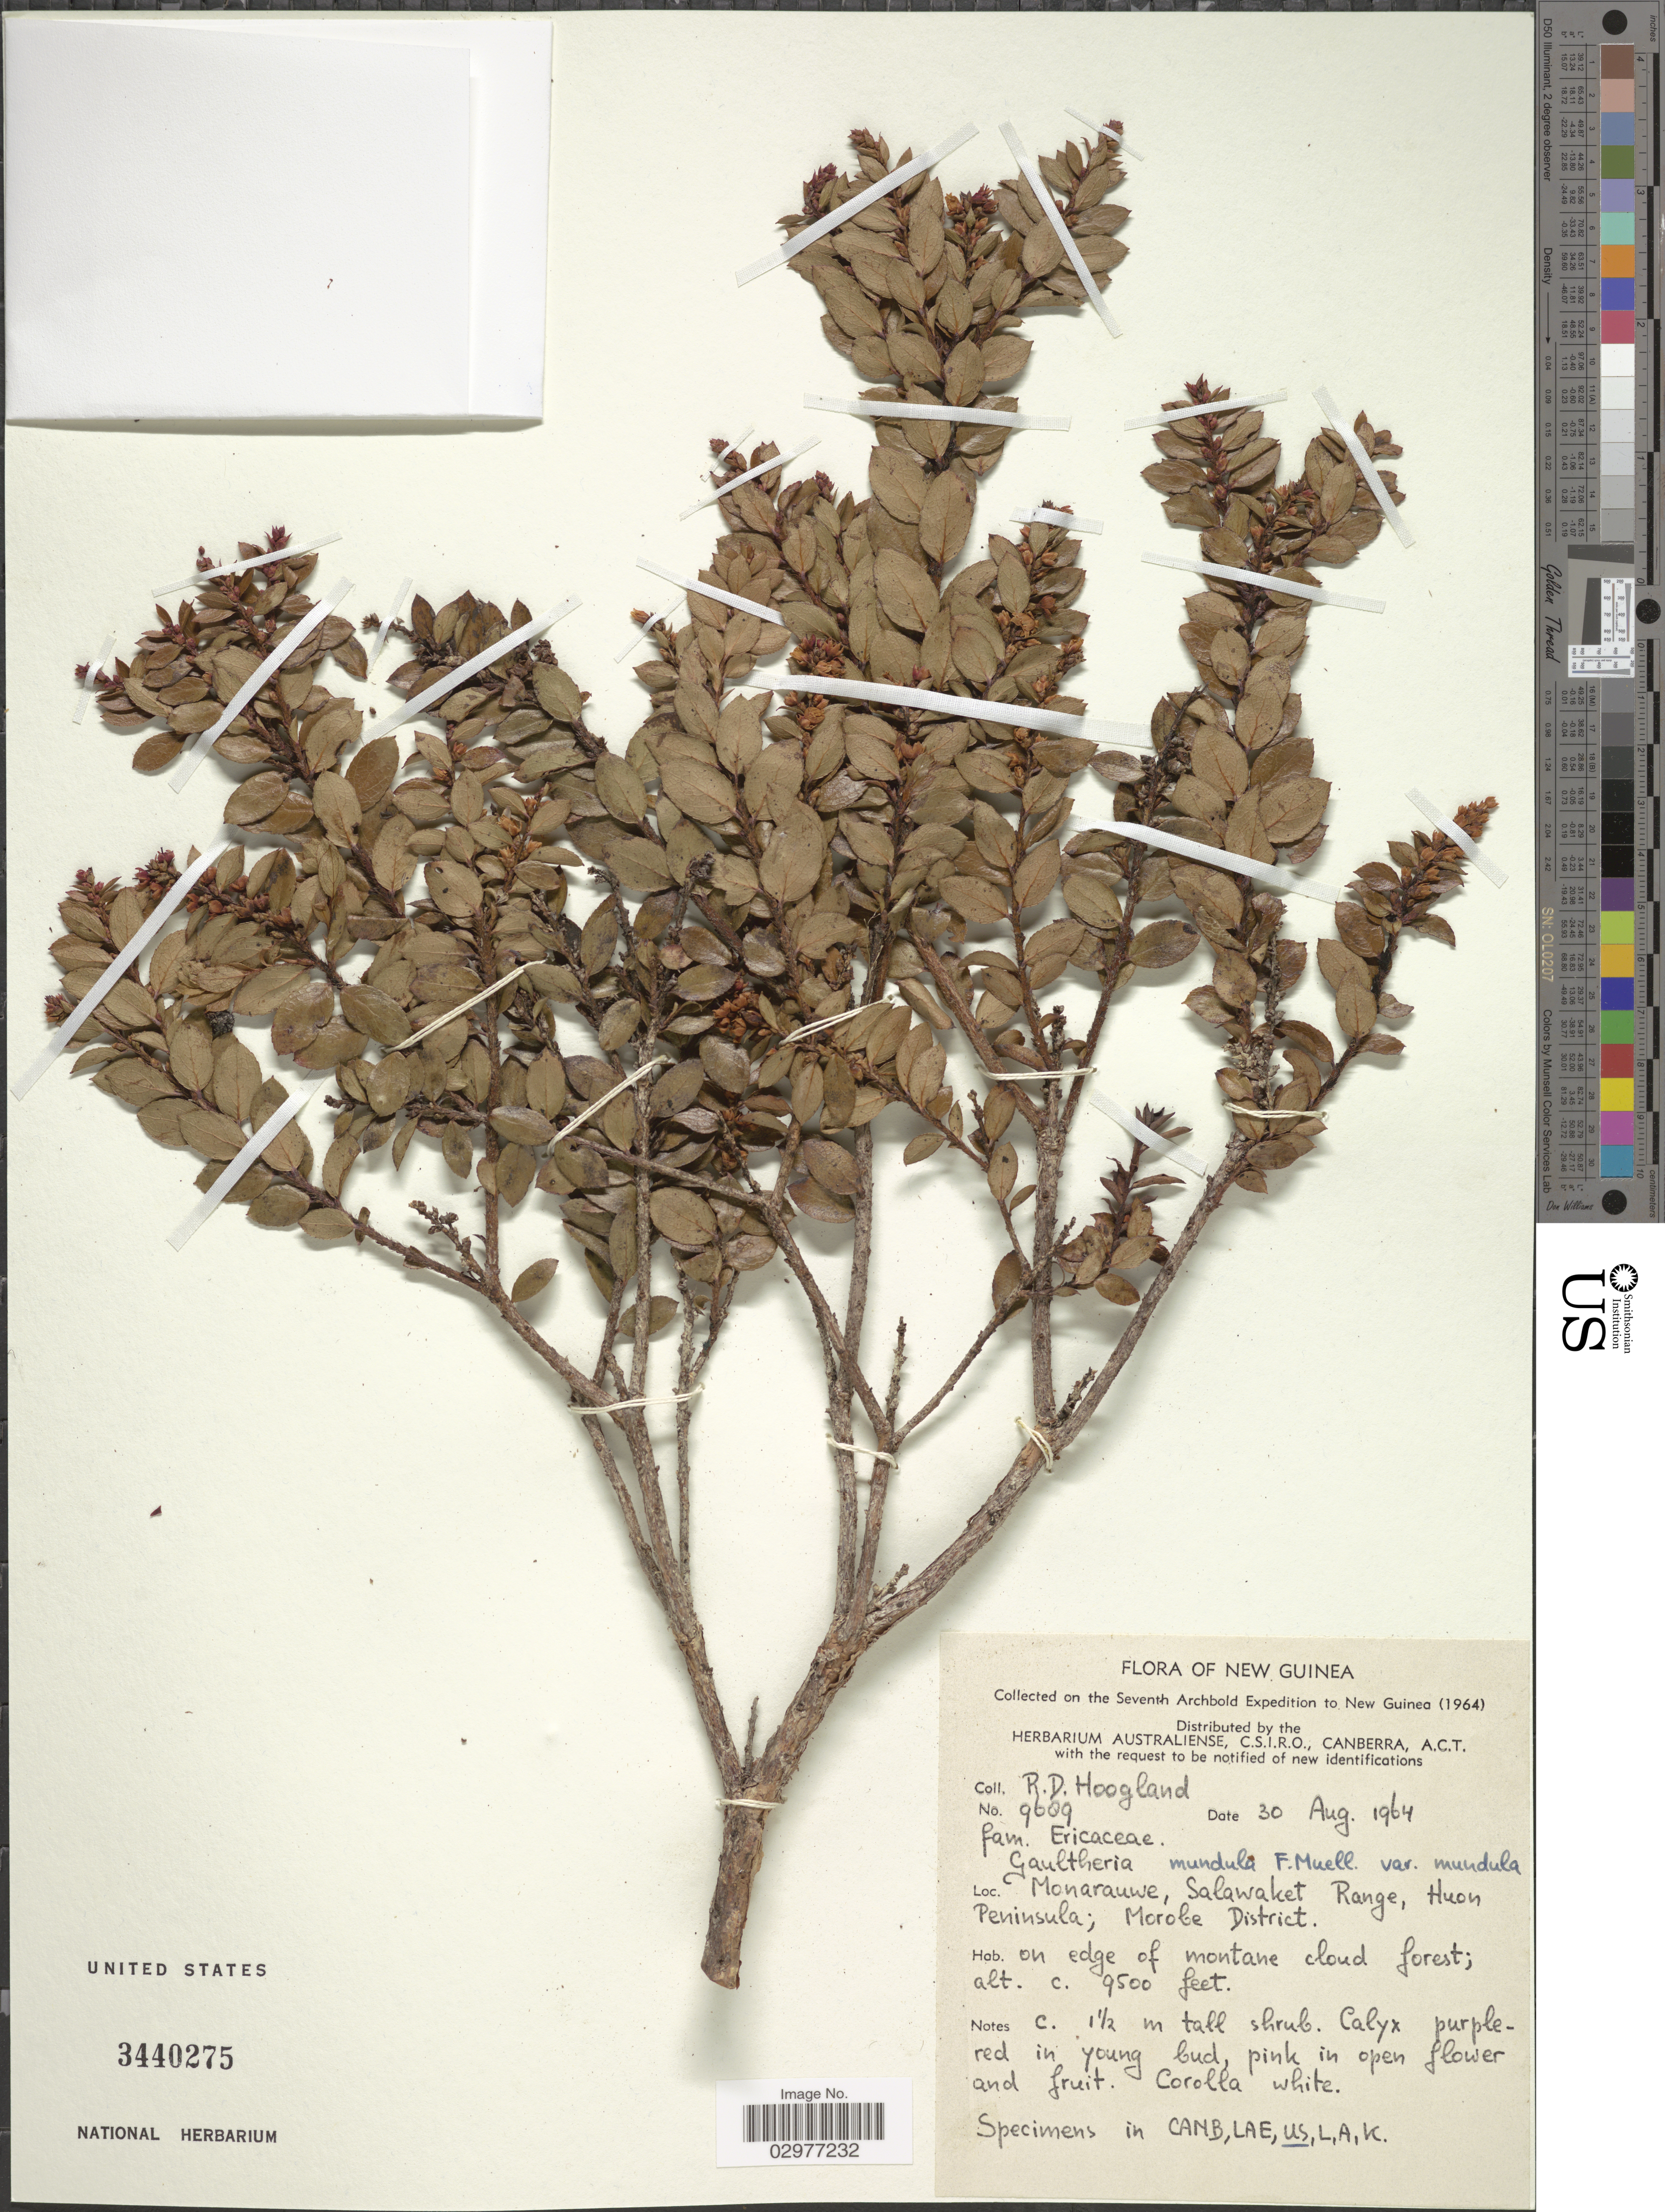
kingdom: Plantae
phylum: Tracheophyta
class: Magnoliopsida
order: Ericales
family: Ericaceae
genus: Gaultheria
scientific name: Gaultheria mundula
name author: F. Muell.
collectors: R. D. Hoogland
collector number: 9609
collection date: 1964-08-30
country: Papua New Guinea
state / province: Morobe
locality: New Guinea. Monarauwe, Salawaket Range, Huon Peninsula; Morobe District.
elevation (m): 2896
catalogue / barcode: US 3440275